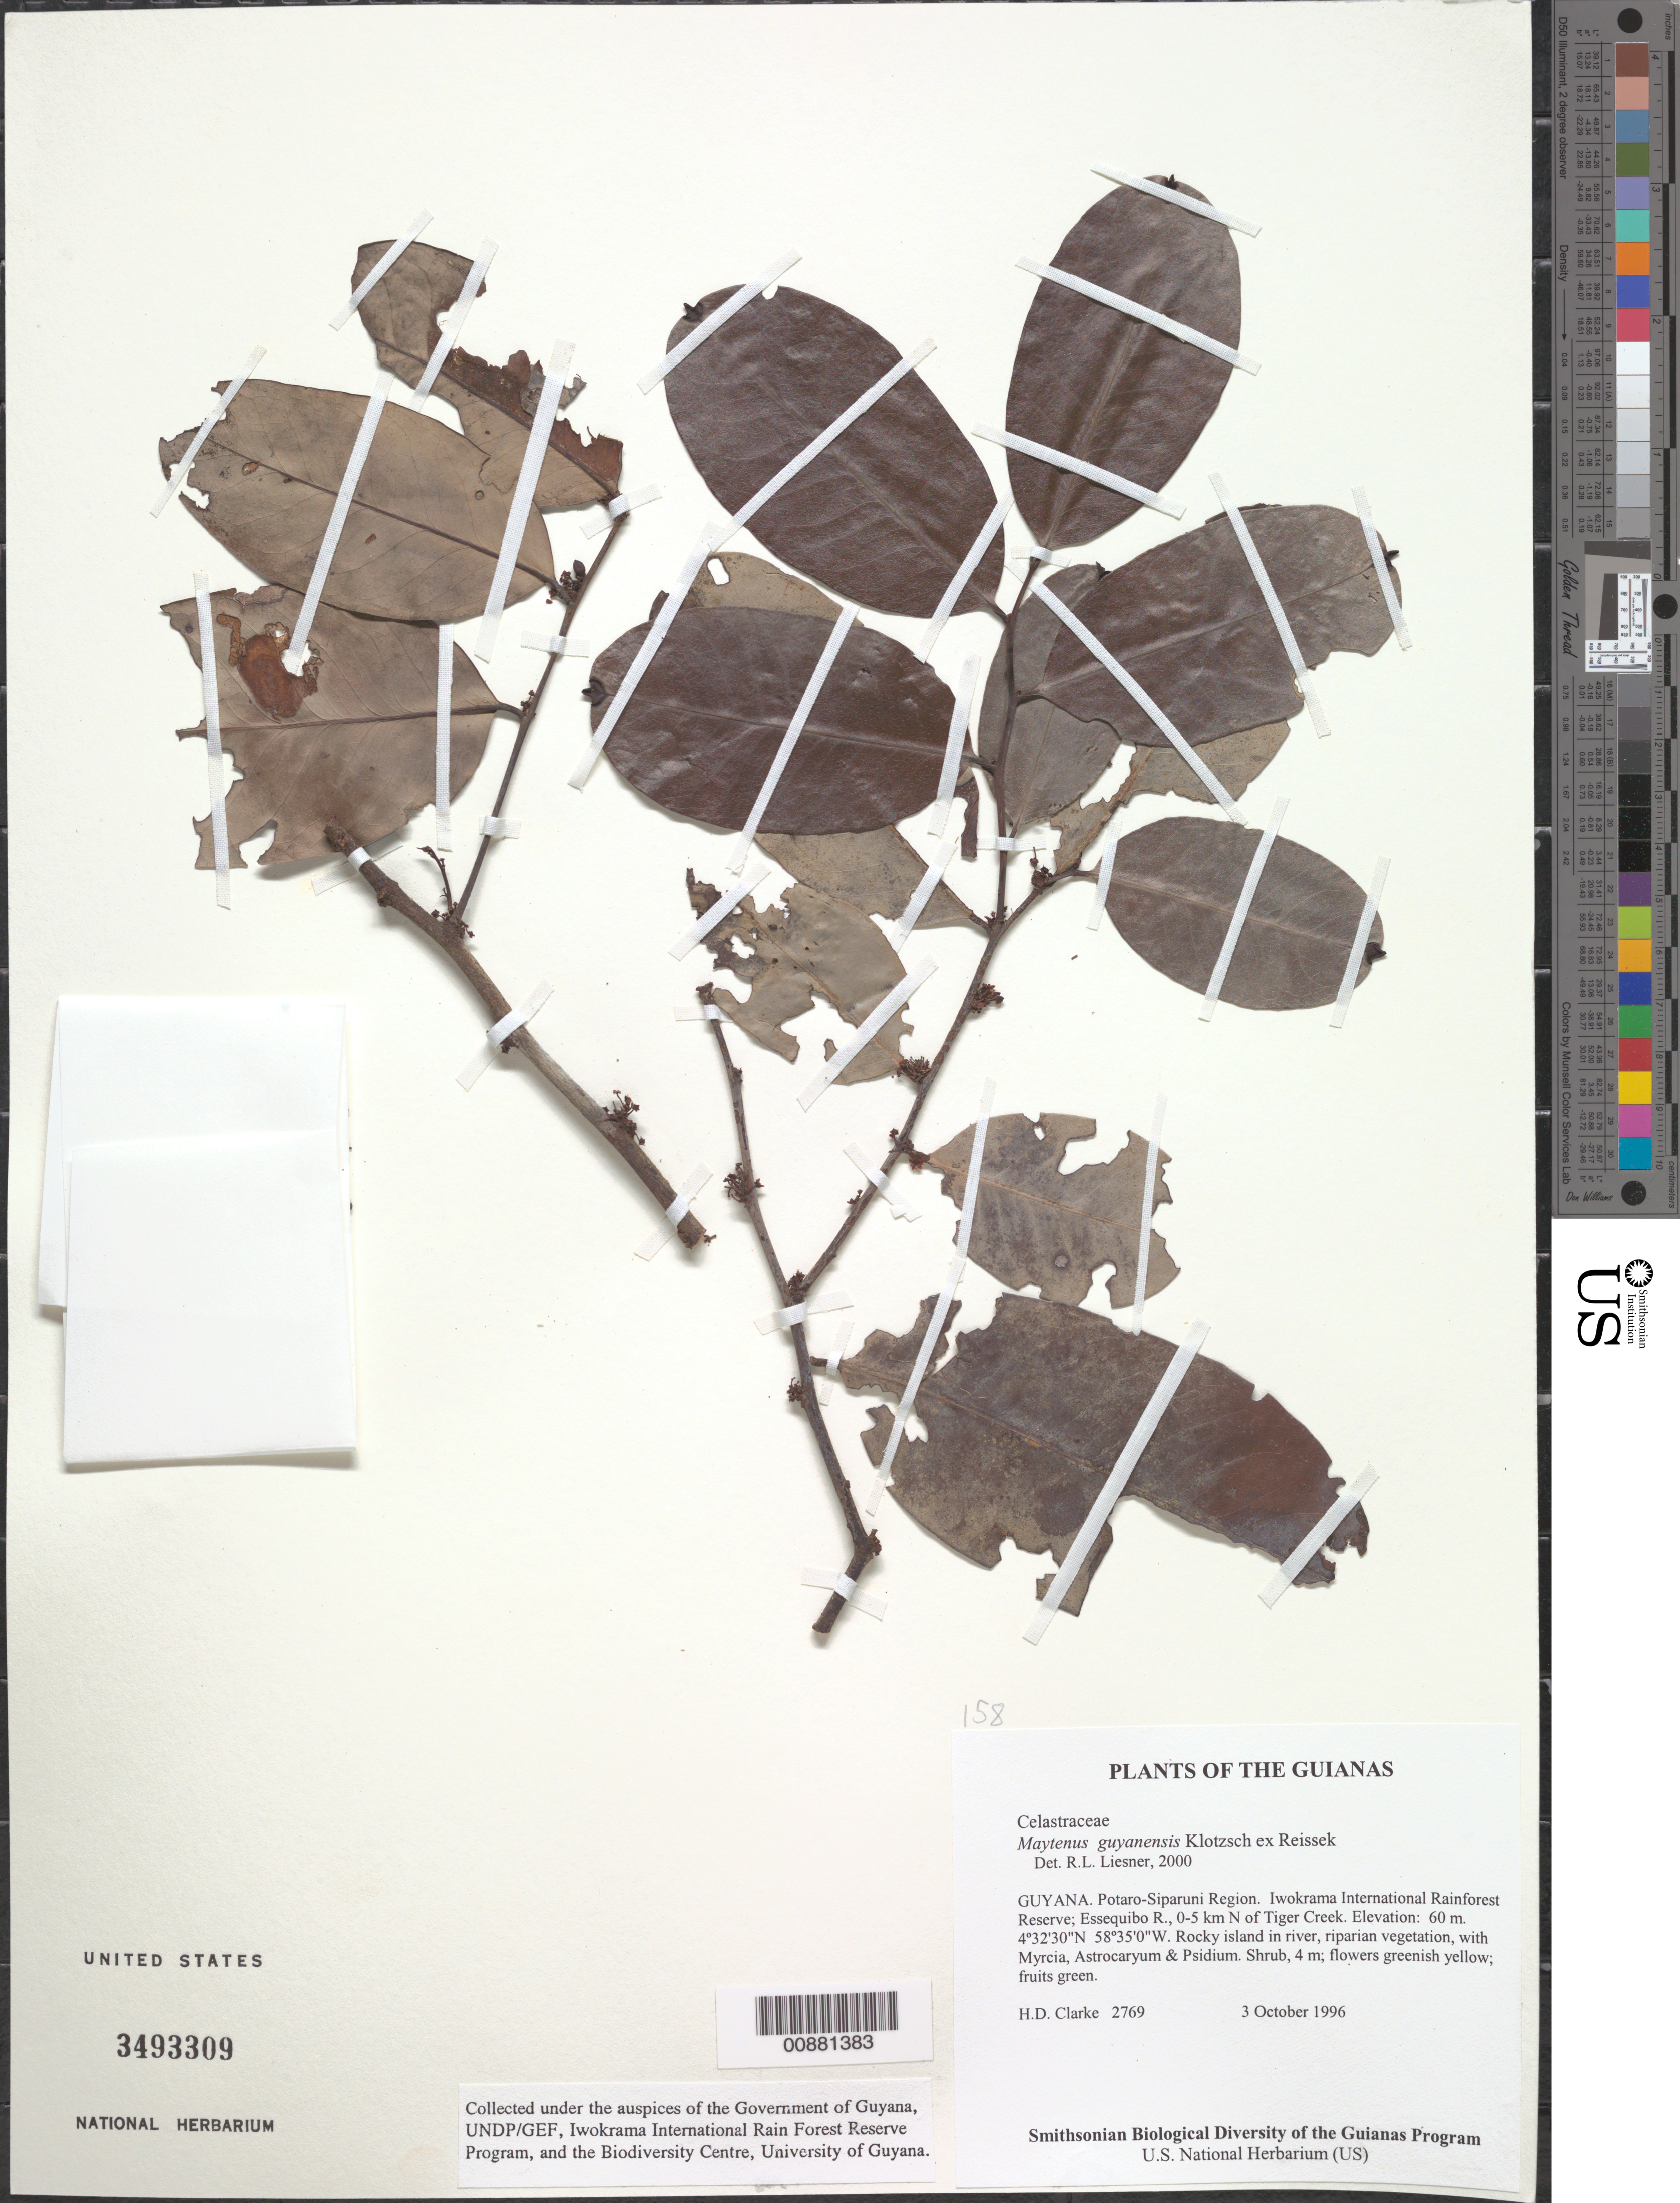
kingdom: Plantae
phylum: Tracheophyta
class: Magnoliopsida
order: Celastrales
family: Celastraceae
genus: Maytenus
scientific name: Maytenus guyanensis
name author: Klotzsch ex Reissek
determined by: Liesner, R. L.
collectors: H. D. Clarke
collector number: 2769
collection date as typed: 3 October 1996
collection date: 1996-10-03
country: Guyana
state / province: Potaro-Siparuni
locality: Iwokrama International Rainforest Reserve; Essequibo R., 0-5 km N of Tiger Creek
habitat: Rocky island in river, riparian vegetation, with Myrcia, Astrocaryum & Psidium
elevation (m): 60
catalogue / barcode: US 3493309